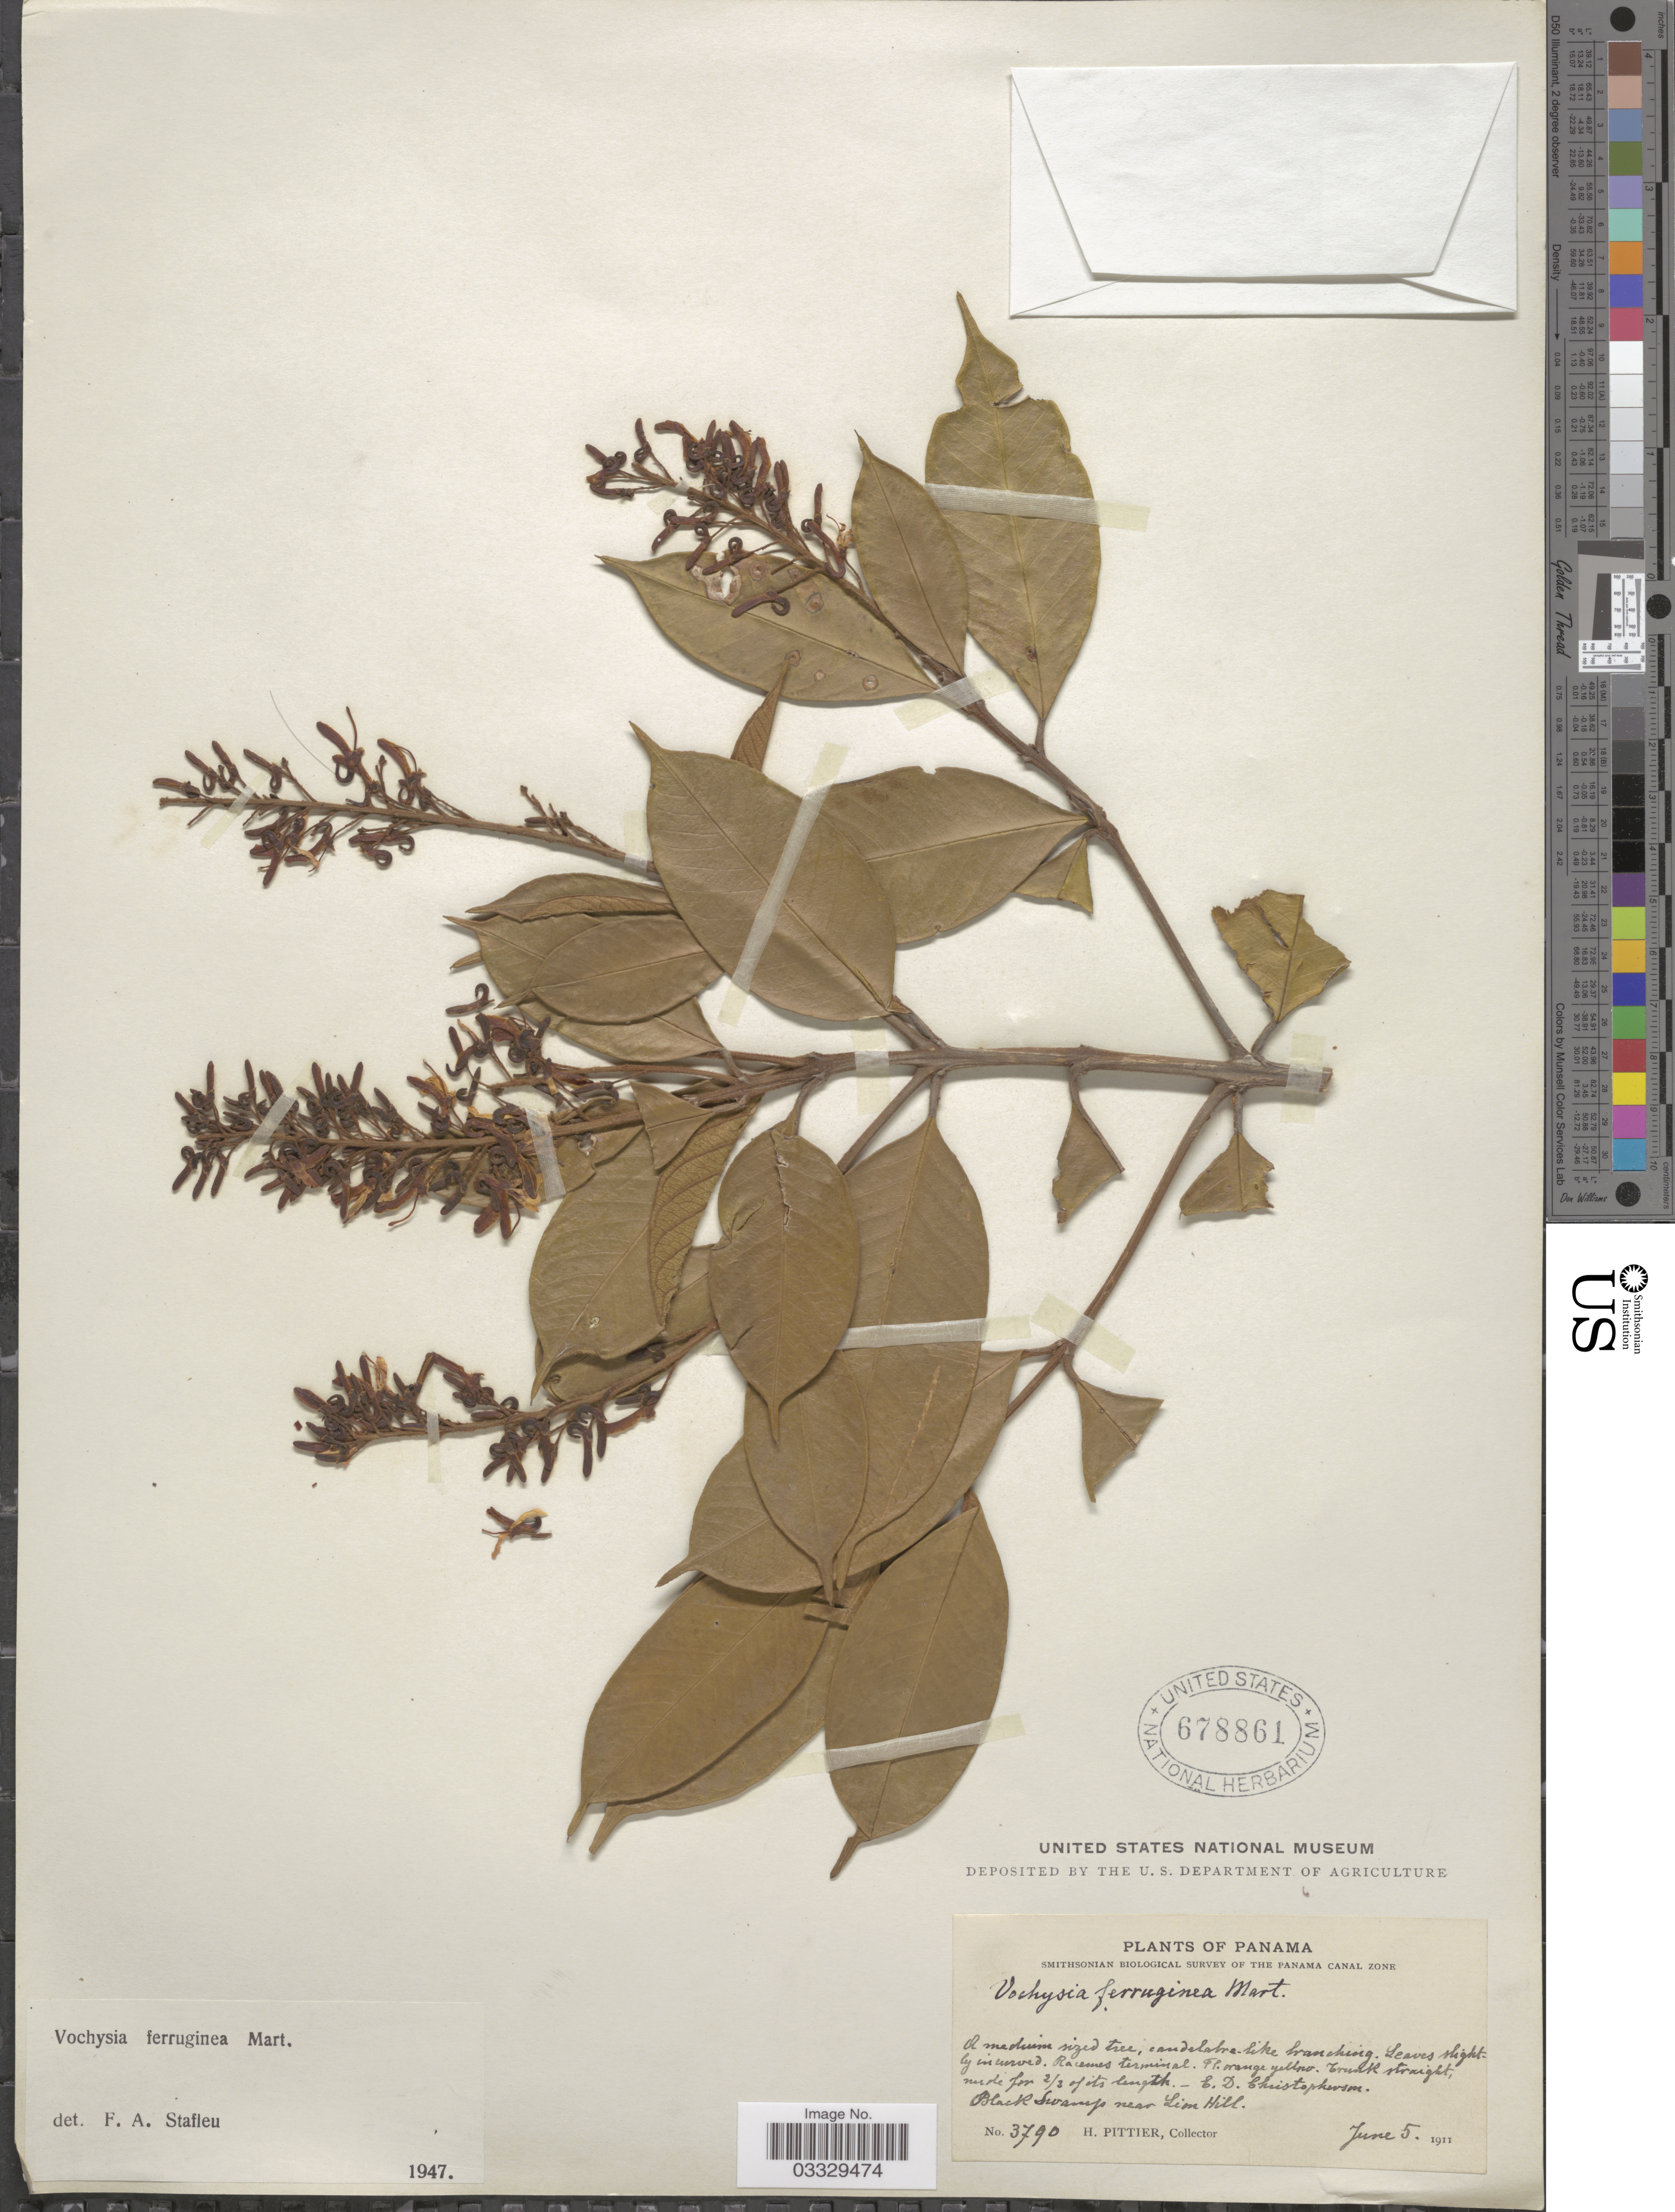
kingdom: Plantae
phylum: Tracheophyta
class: Magnoliopsida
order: Myrtales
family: Vochysiaceae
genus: Vochysia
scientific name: Vochysia ferruginea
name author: Mart.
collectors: H. F. Pittier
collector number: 3790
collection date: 1911-06-05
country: Panama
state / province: Colón / Panamá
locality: The Panama Canal Zone. Black Swamp near Lion Hill.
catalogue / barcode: US 678861